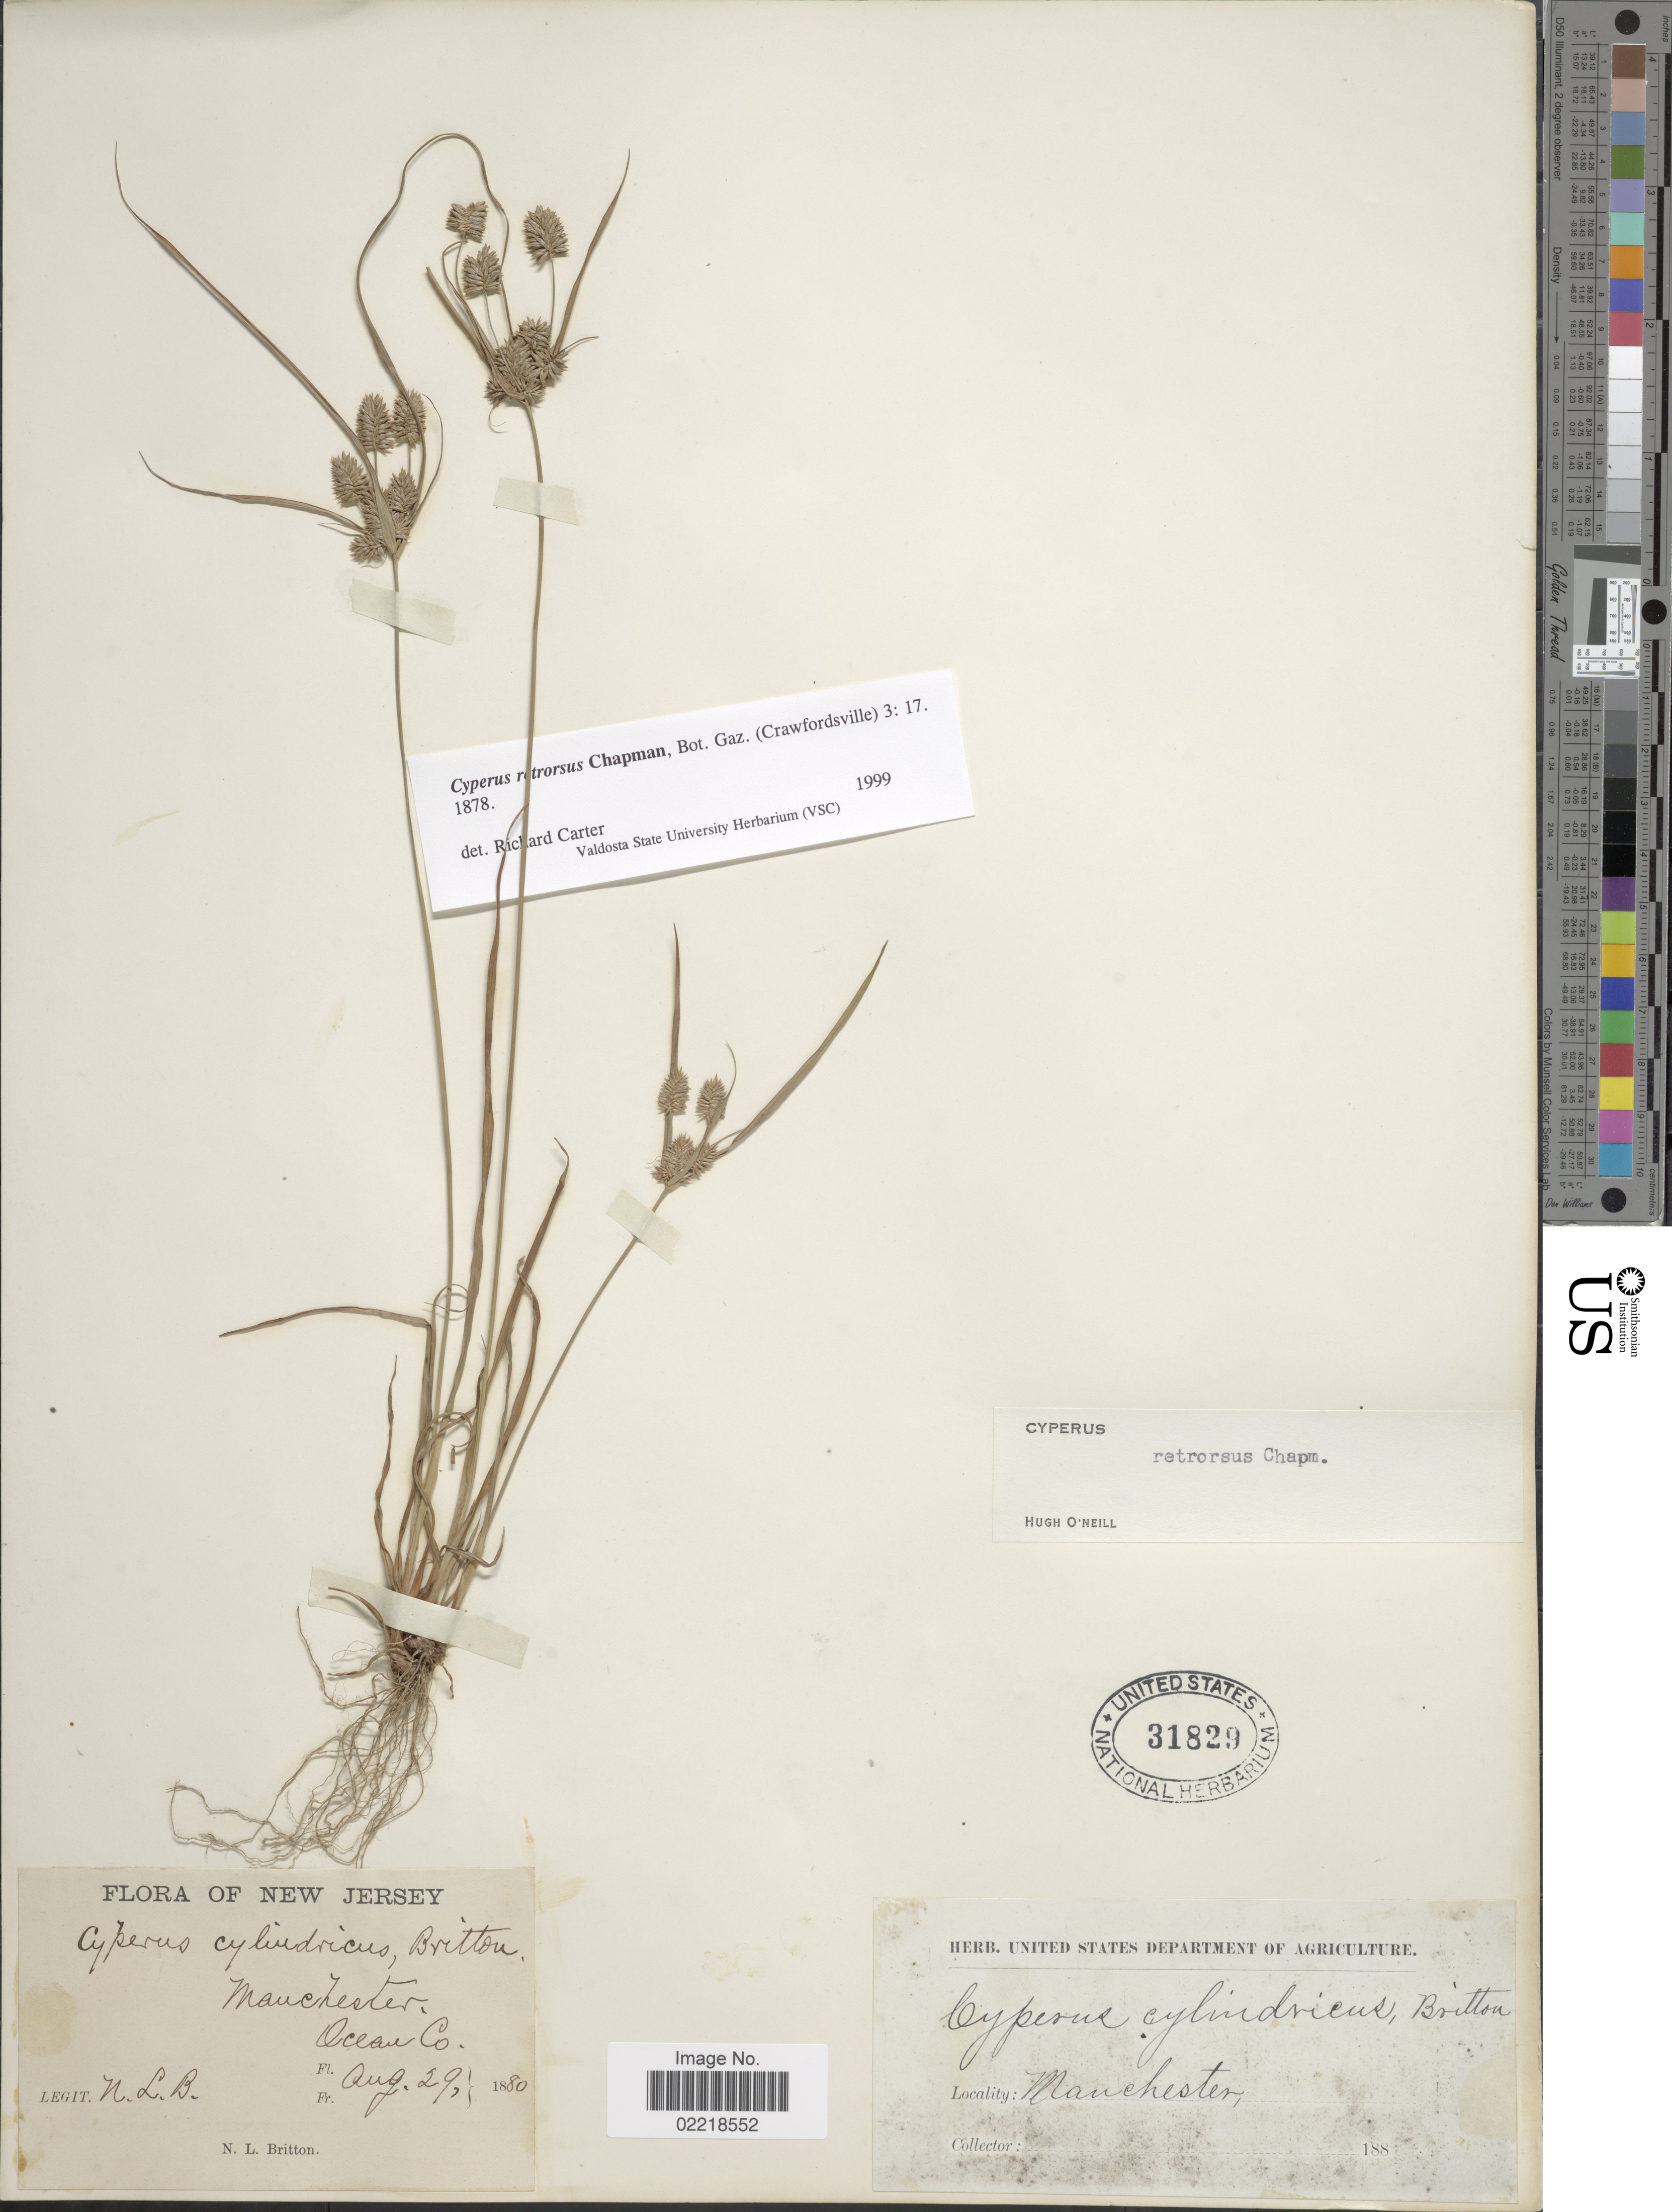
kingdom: Plantae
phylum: Tracheophyta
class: Liliopsida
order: Poales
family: Cyperaceae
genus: Cyperus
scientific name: Cyperus retrorsus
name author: Chapm.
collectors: N. Britton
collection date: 1880-08-29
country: United States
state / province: New Jersey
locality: Manchester, OceanCo.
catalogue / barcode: US 31829